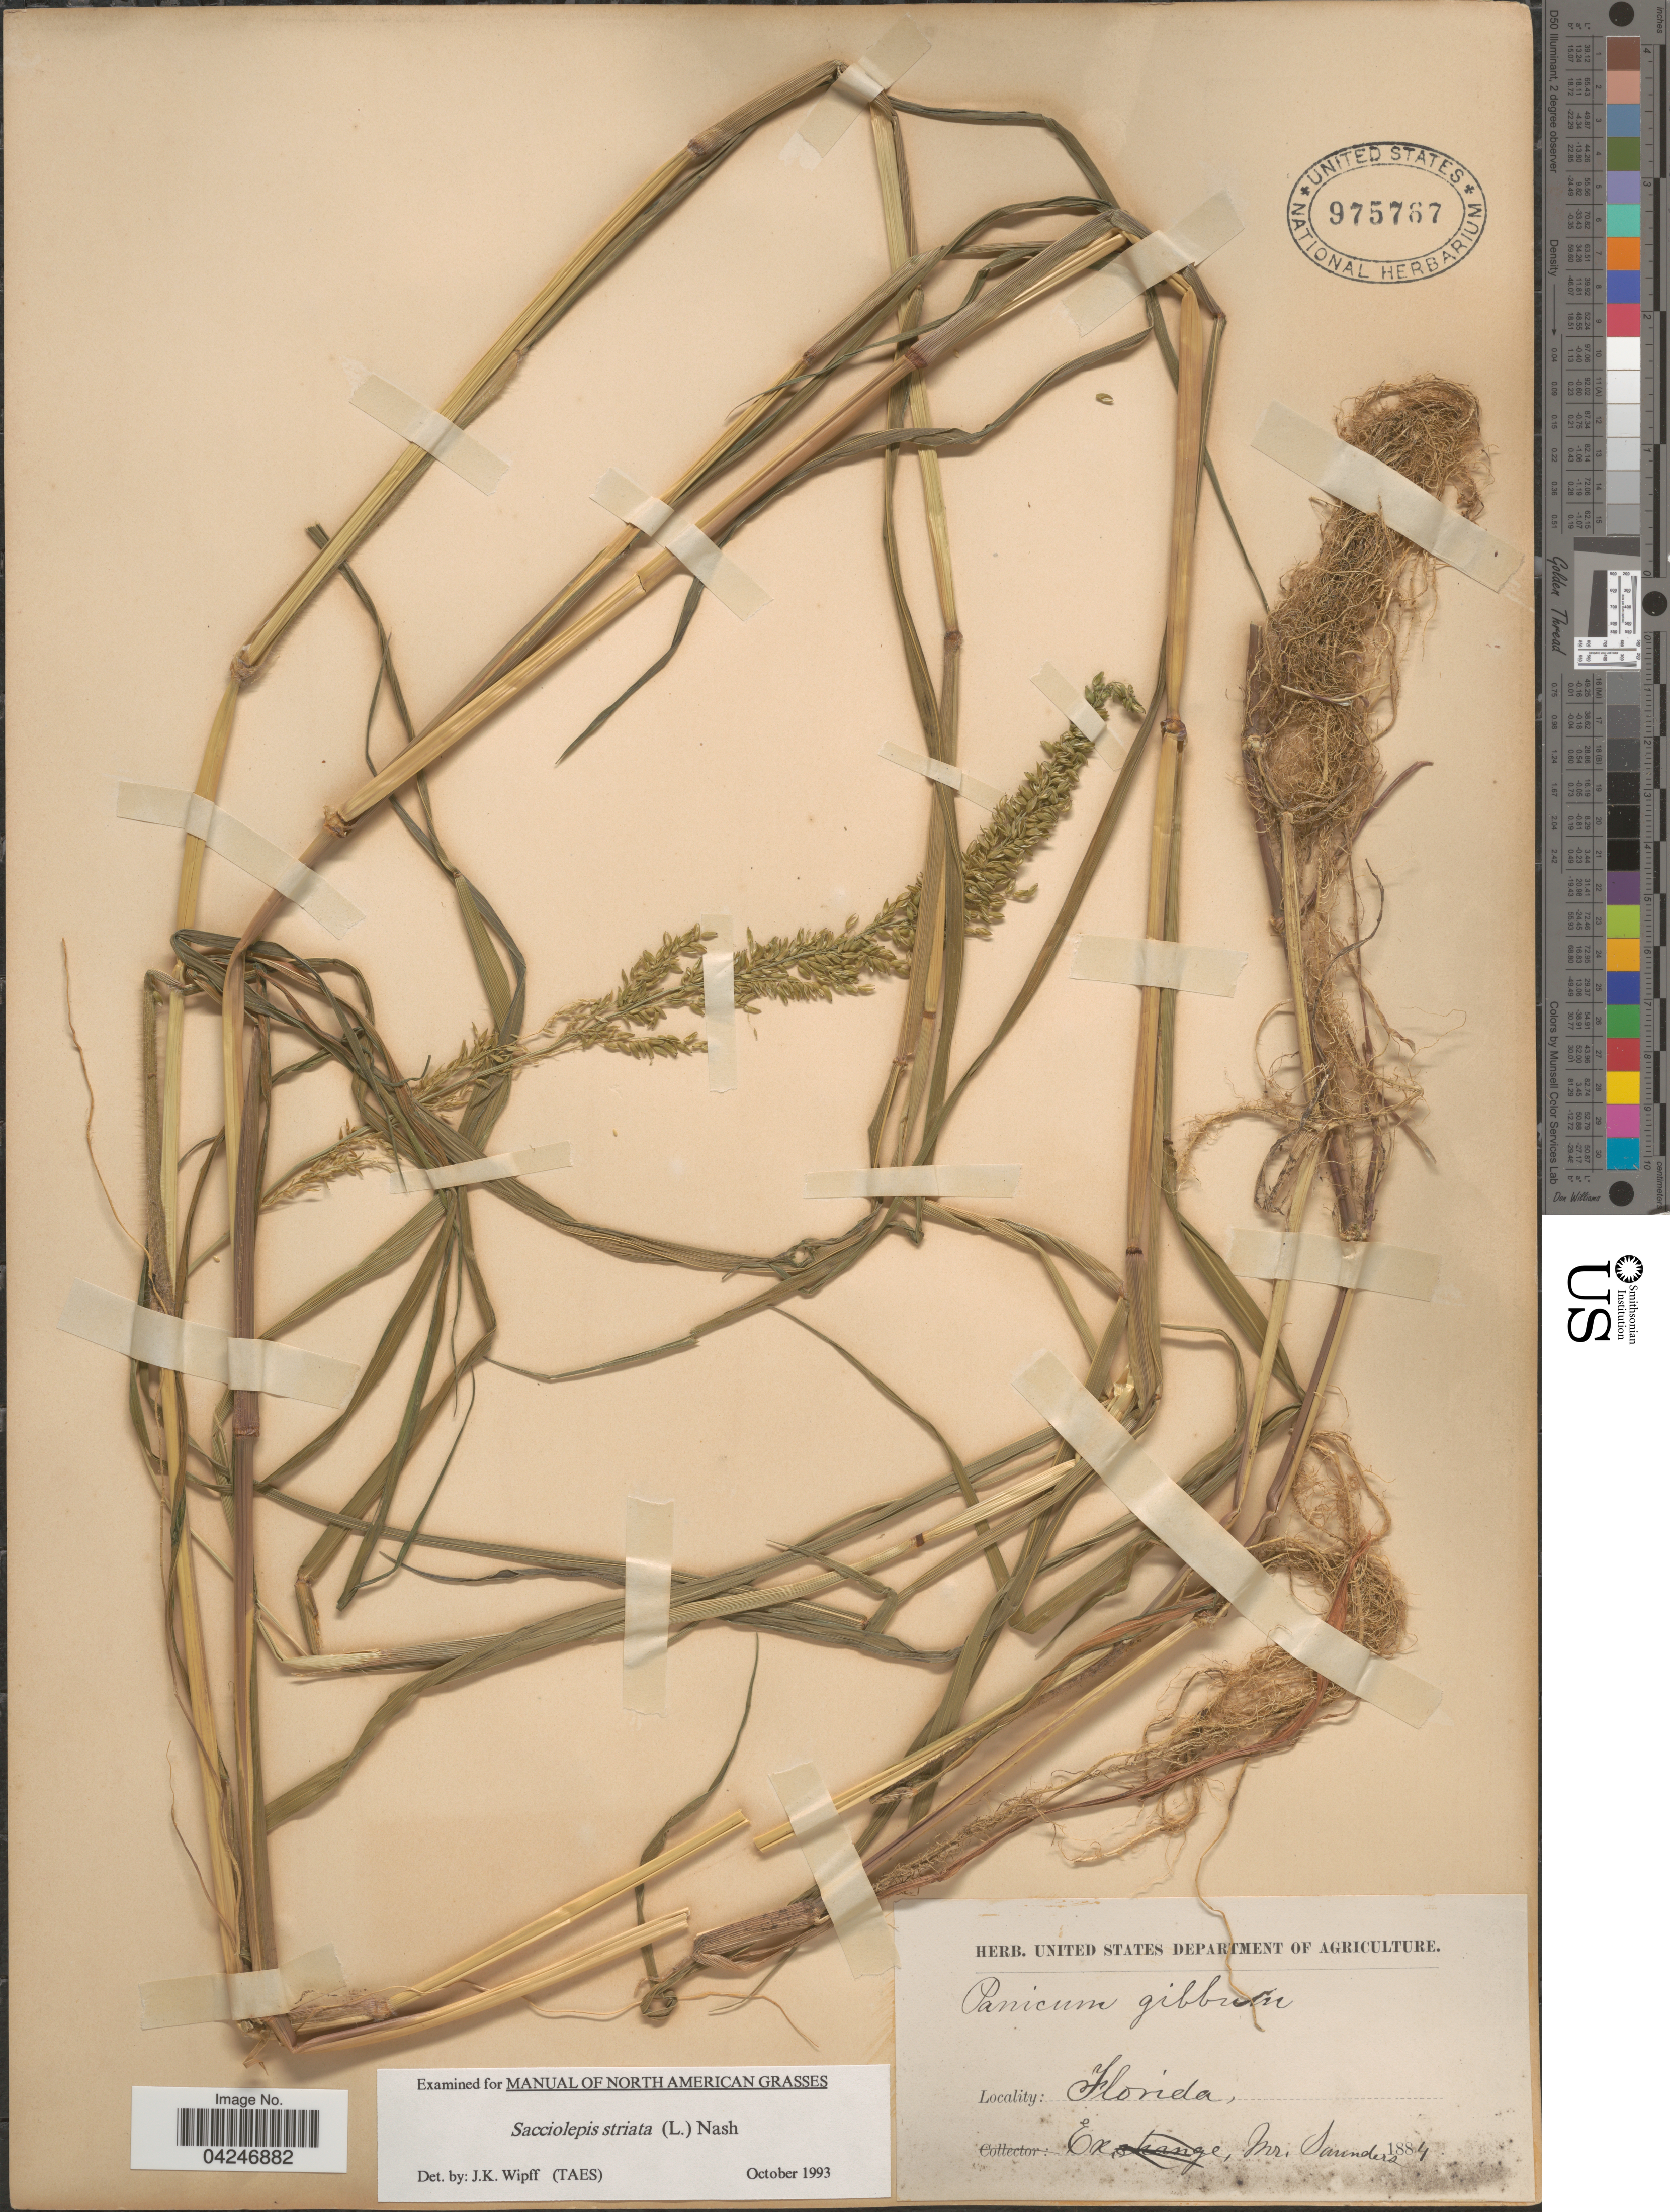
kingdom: Plantae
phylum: Tracheophyta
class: Liliopsida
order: Poales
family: Poaceae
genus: Sacciolepis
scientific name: Sacciolepis striata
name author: (L.) Nash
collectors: -. Saunders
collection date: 1884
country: United States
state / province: Florida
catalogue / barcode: US 975767